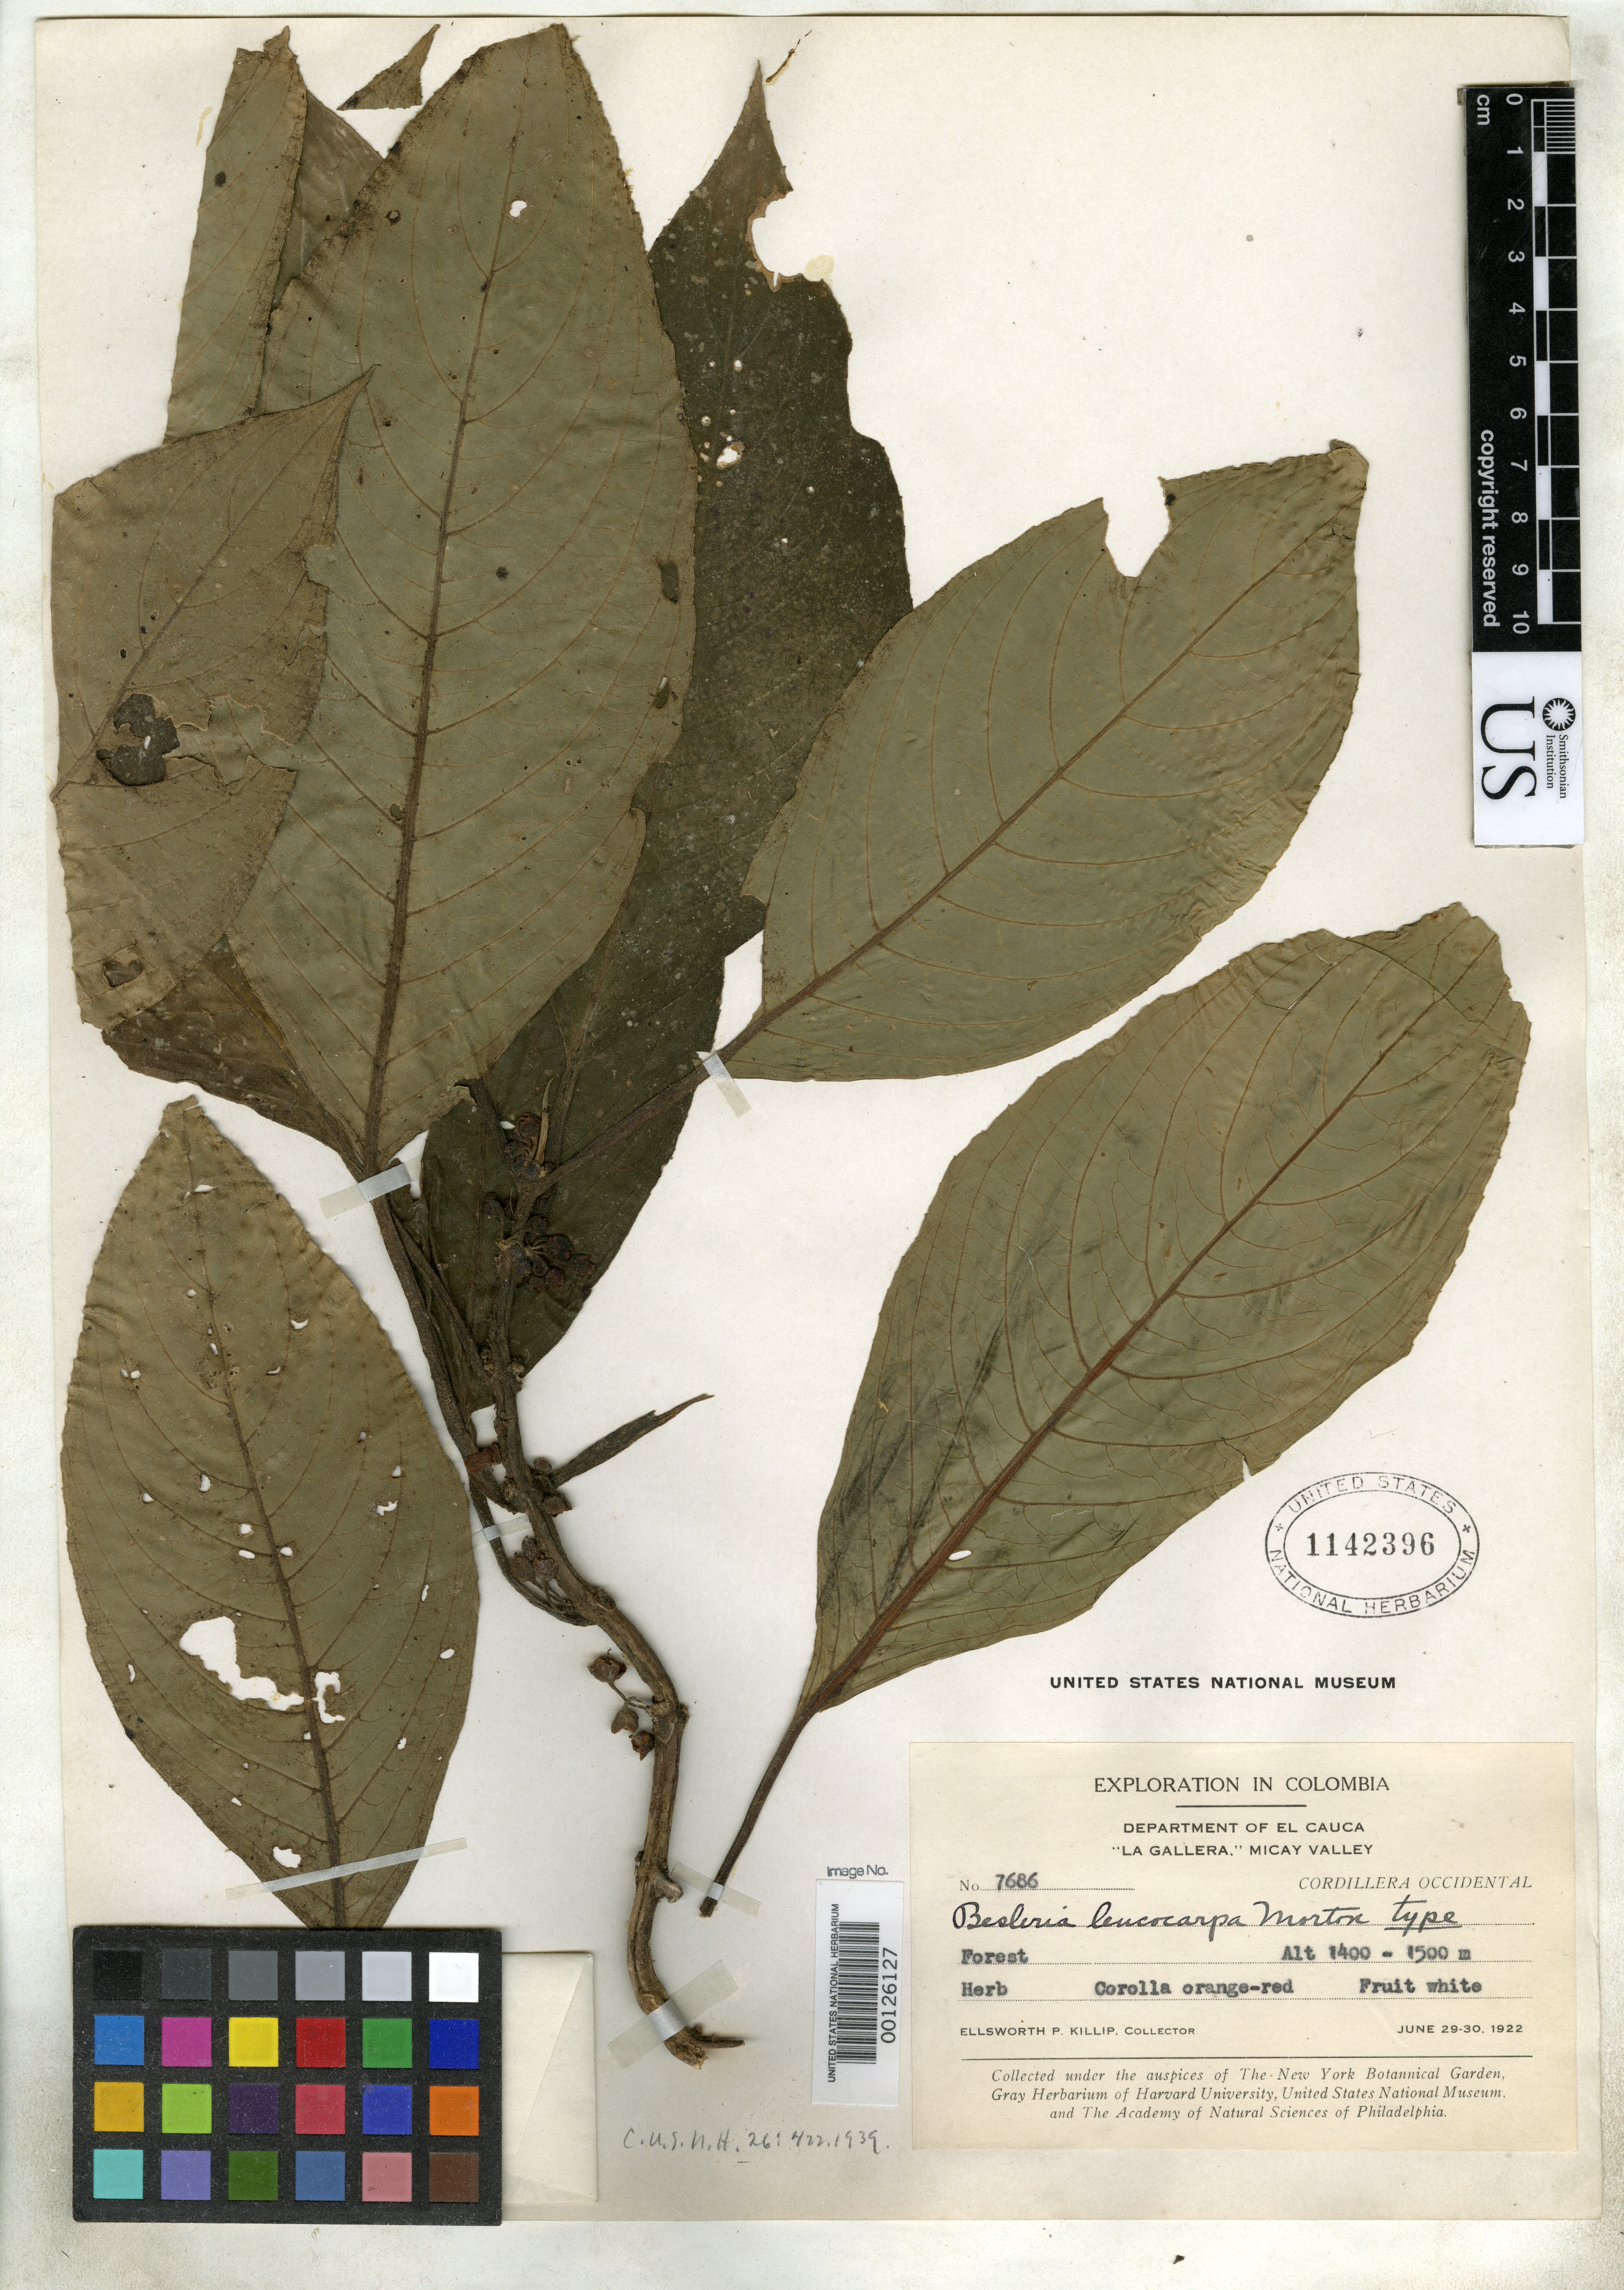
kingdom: Plantae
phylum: Tracheophyta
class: Magnoliopsida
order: Lamiales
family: Gesneriaceae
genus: Besleria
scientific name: Besleria leucocarpa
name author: C.V. Morton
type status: Holotype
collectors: E. P. Killip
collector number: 7686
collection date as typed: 29 Jun 1922 to 30 Jun 1922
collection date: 1922-06-29/1922-06-30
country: Colombia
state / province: Cauca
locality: Cordillera Occidental, Micay Valley, La Gallera.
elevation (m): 1400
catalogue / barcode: US 1142396